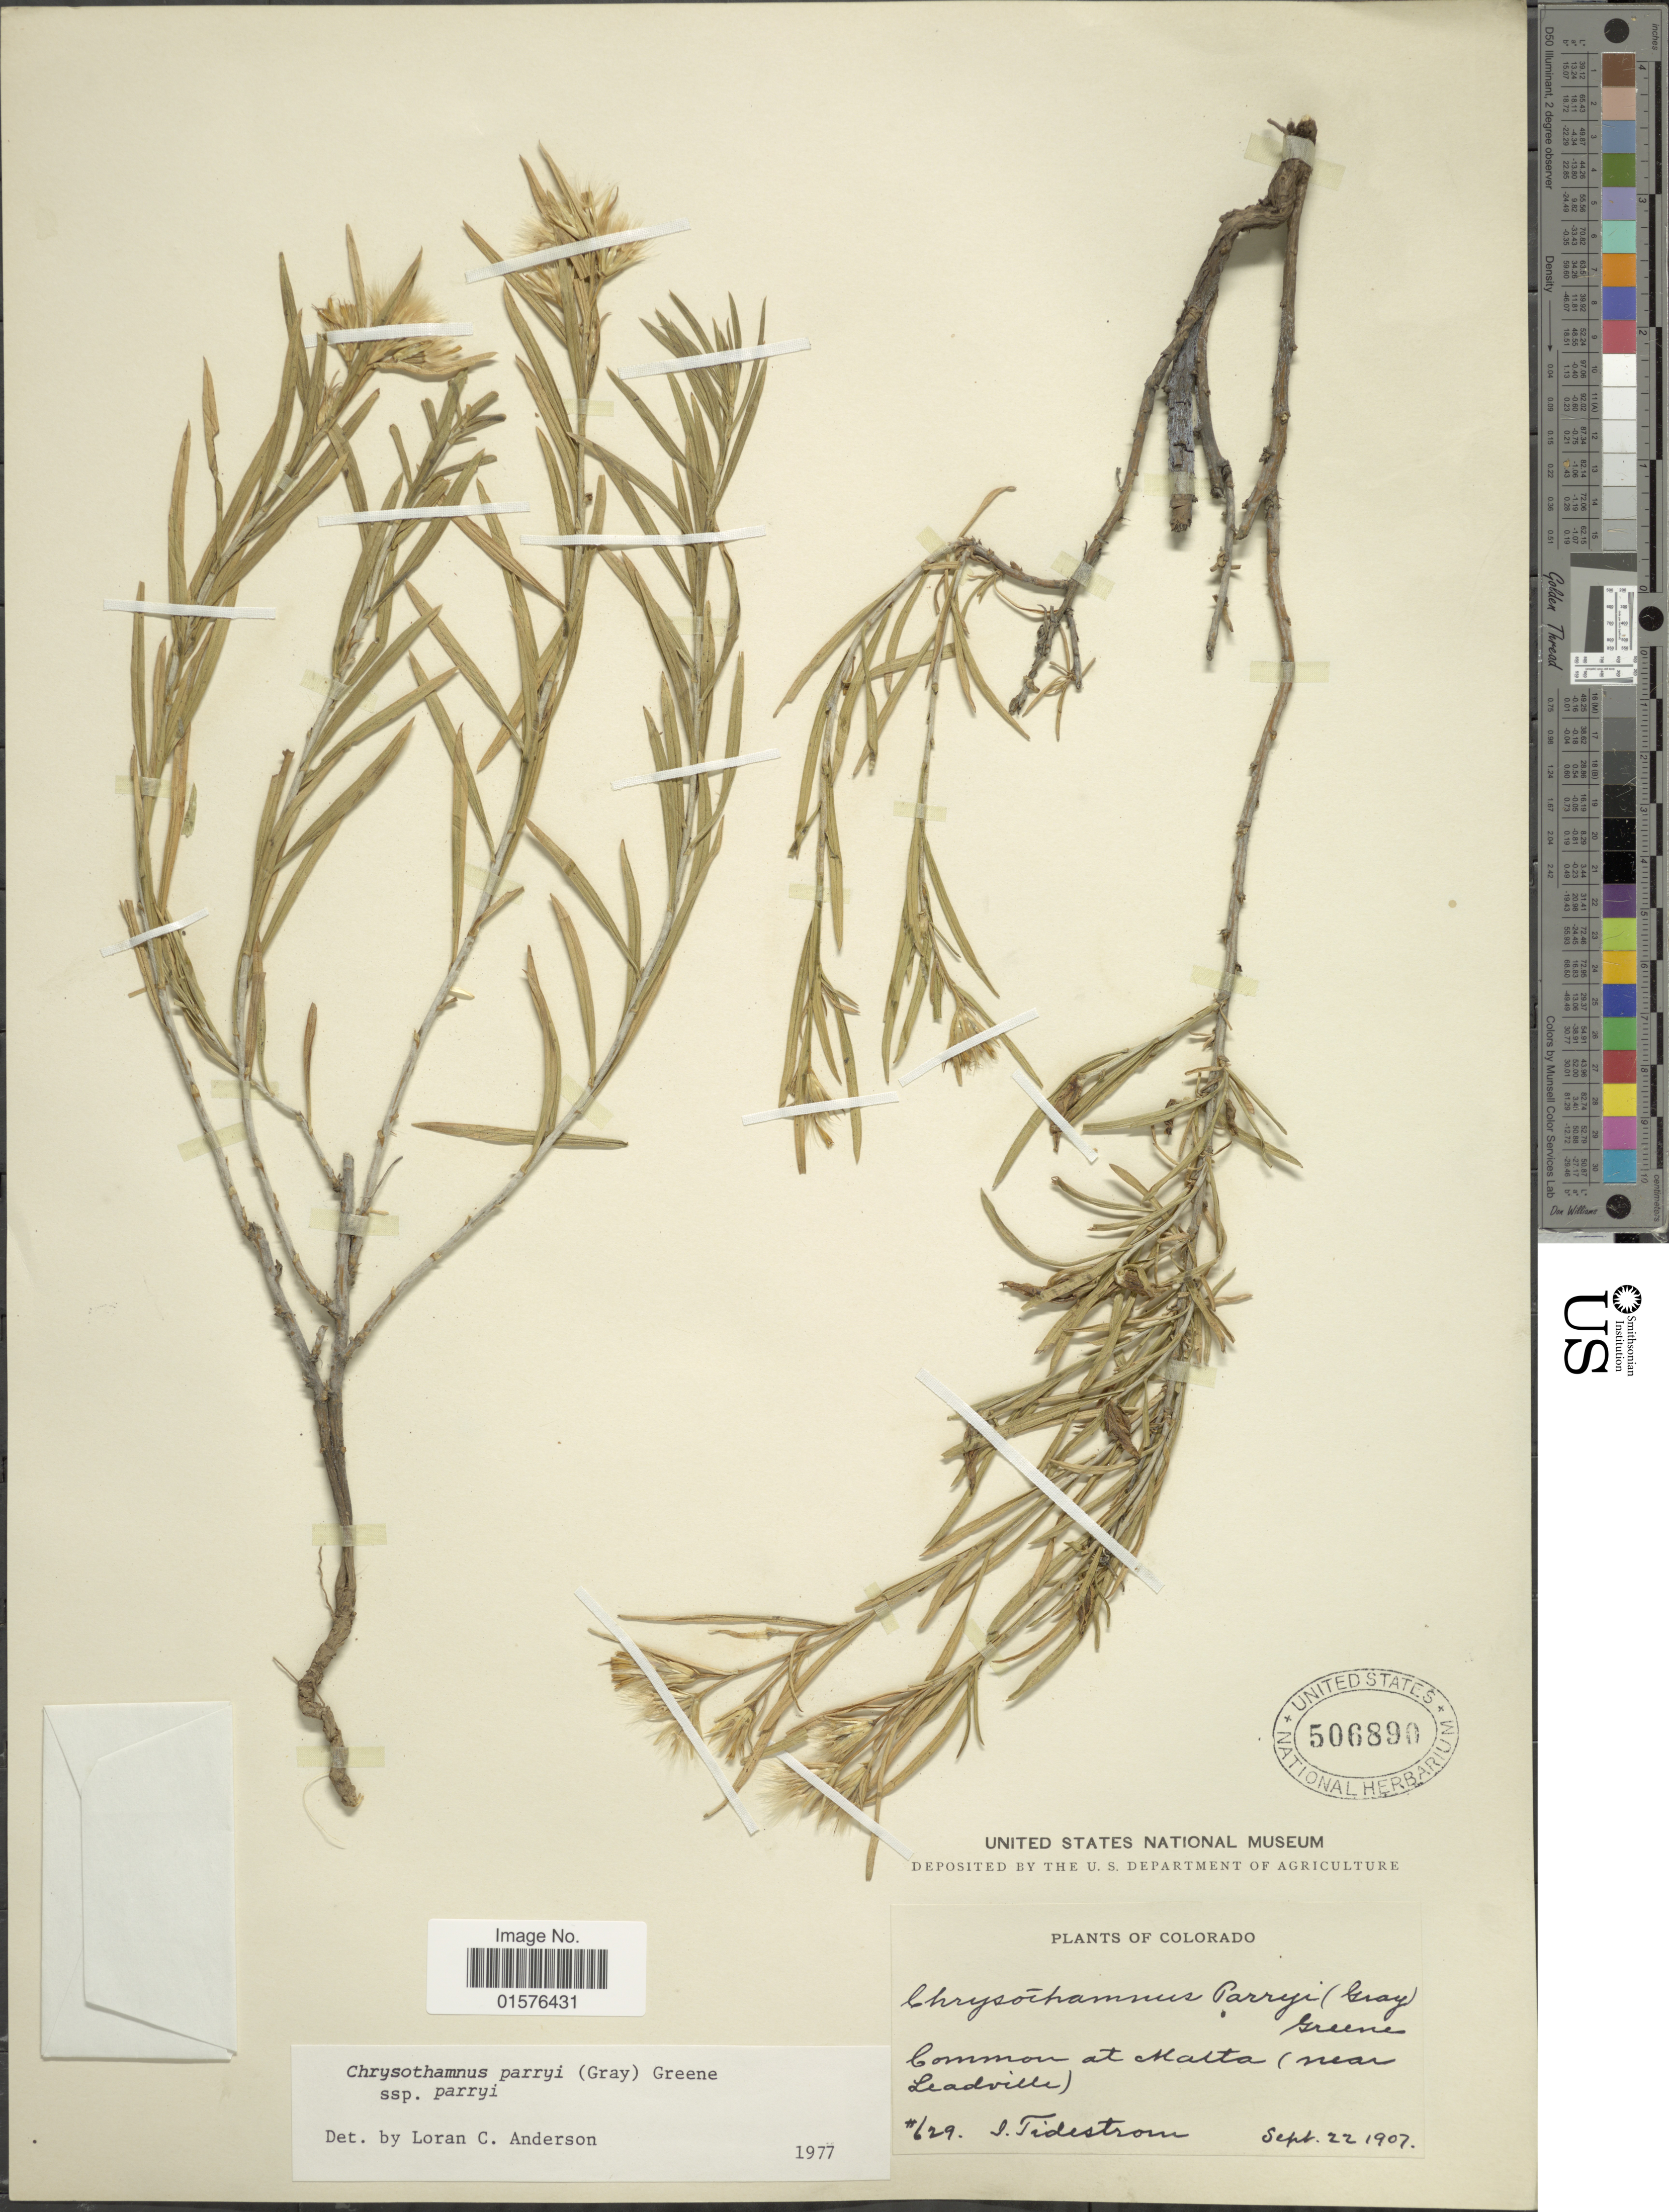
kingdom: Plantae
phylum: Tracheophyta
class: Magnoliopsida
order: Asterales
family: Asteraceae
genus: Ericameria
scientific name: Ericameria parryi var. parryi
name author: (A. Gray) G.L. Nesom & G.I. Baird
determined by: Urbatsch, Lowell E., Curator (LSU), Louisiana State University (UNITED STATES)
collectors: I. F. Tidestrom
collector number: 629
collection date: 1907-09-22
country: United States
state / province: Colorado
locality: At Malta (near Leadville).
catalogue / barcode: US 506890